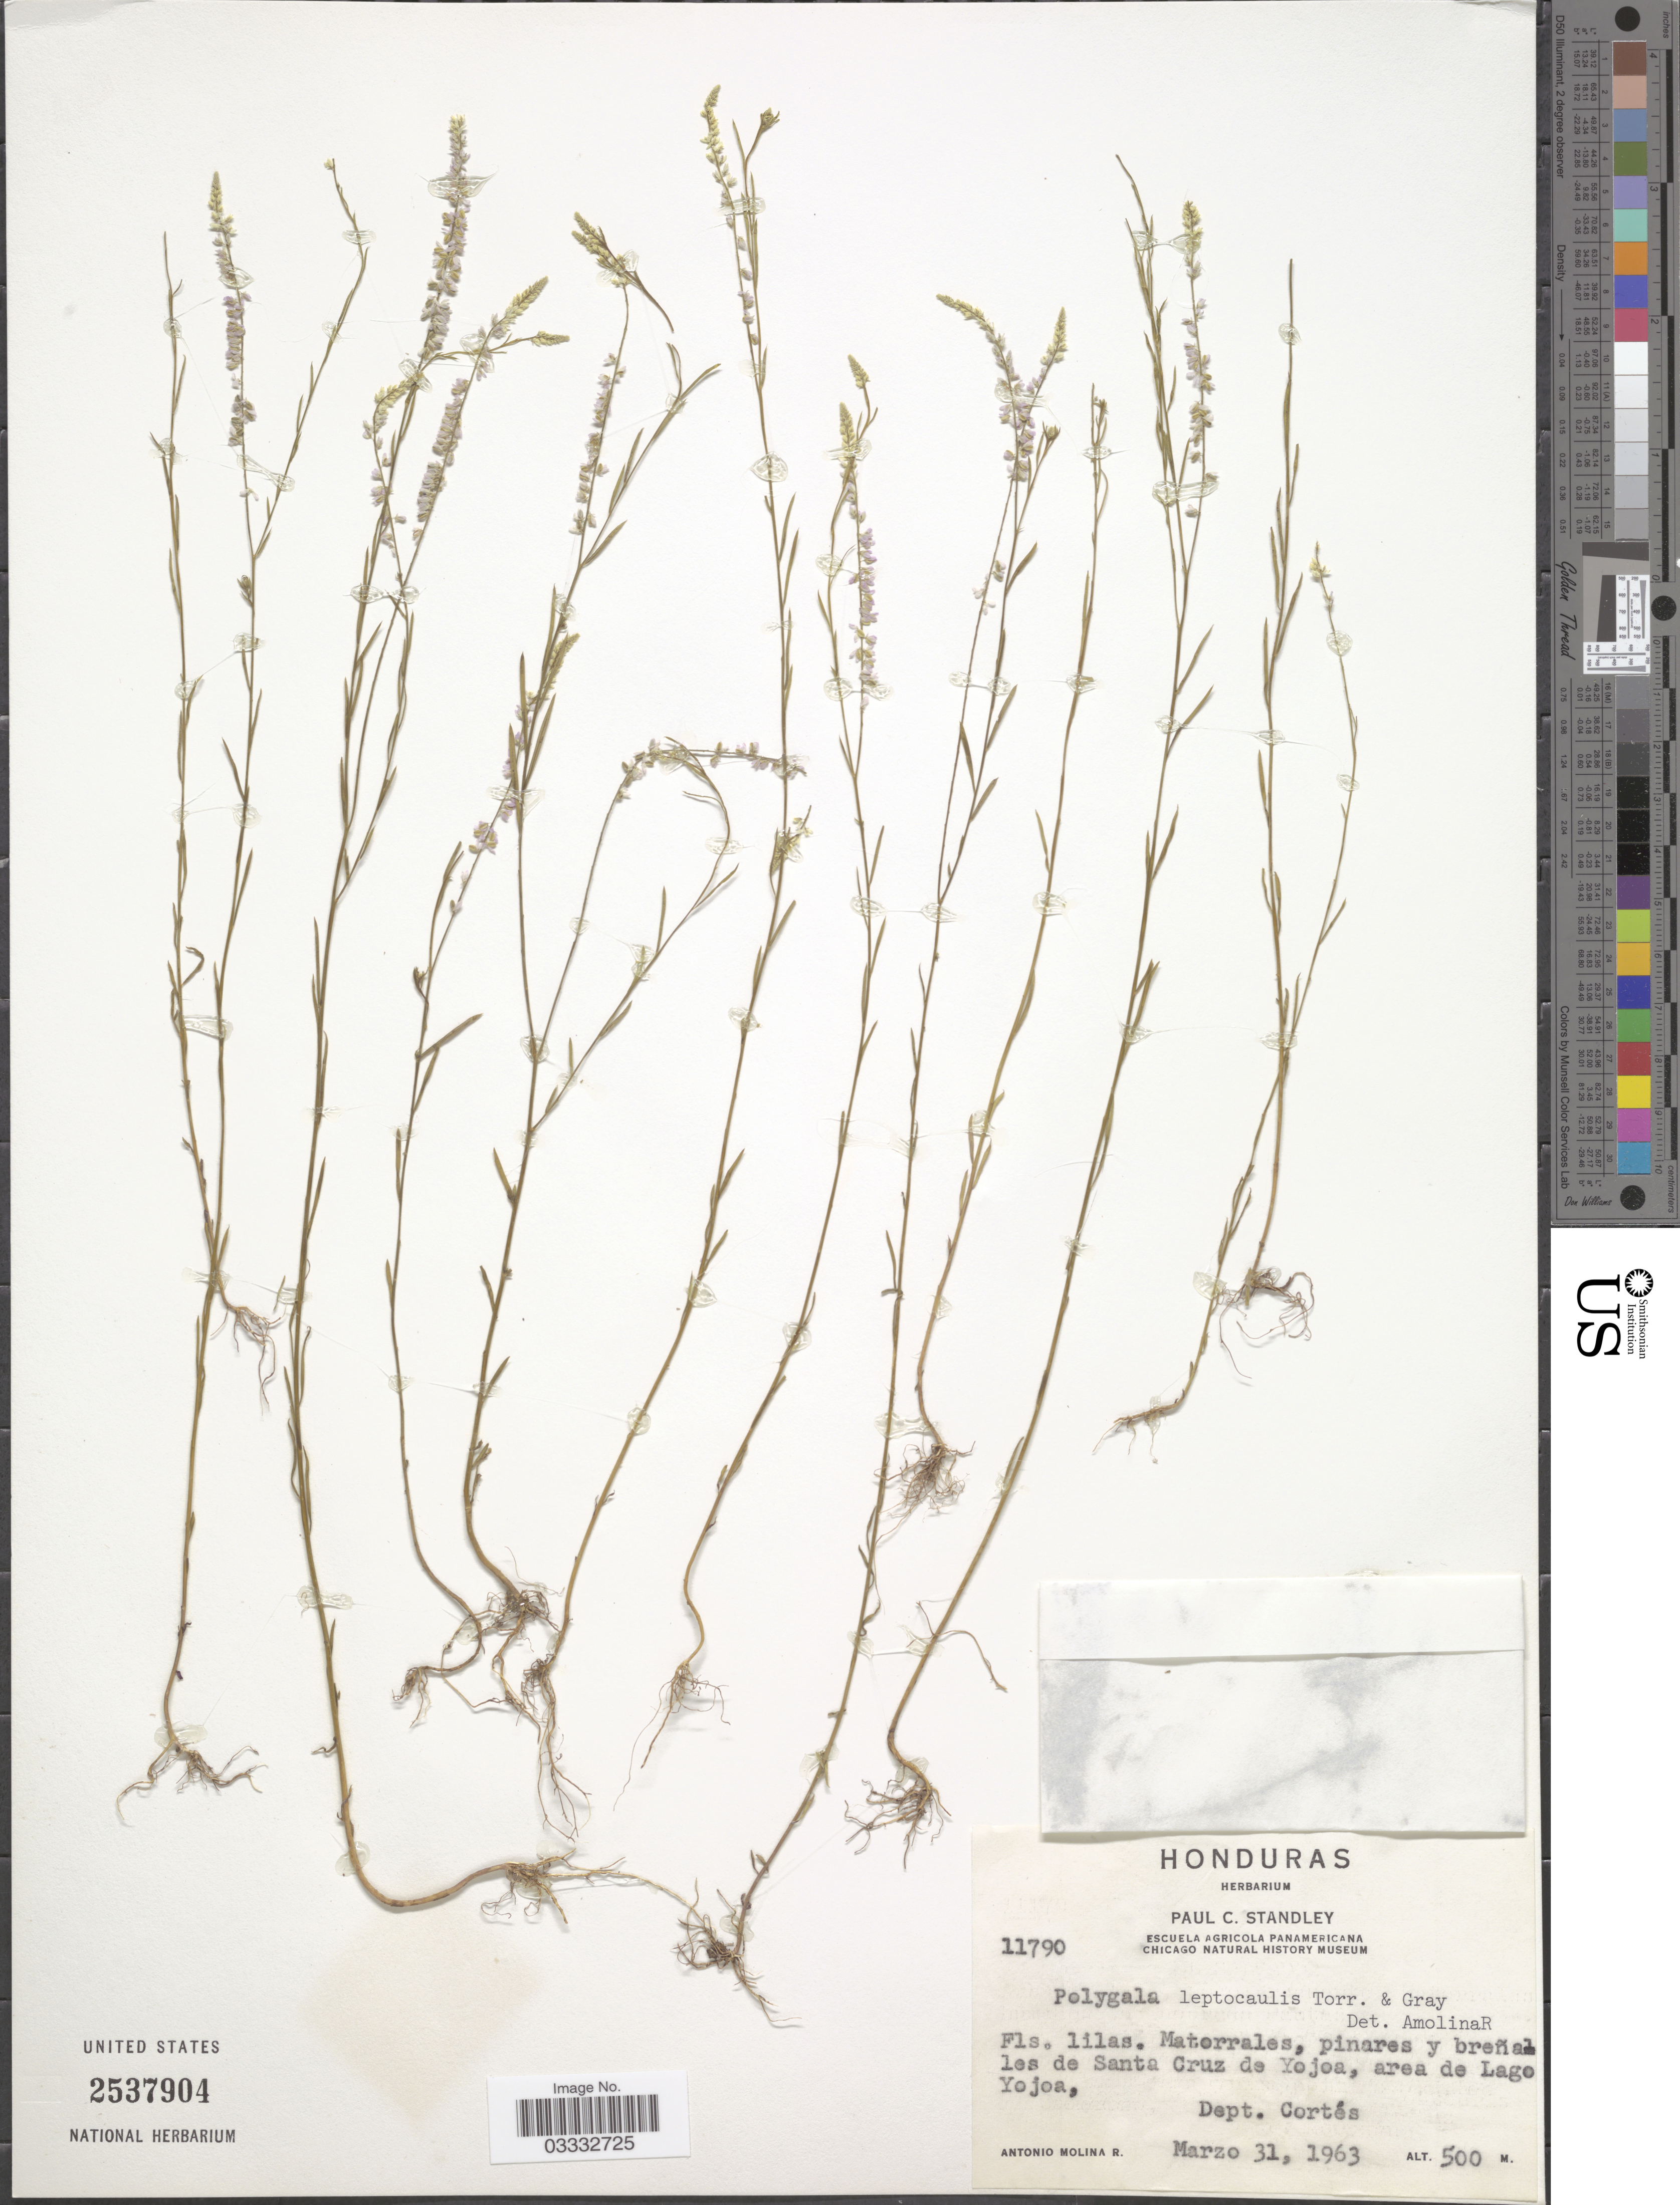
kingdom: Plantae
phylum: Tracheophyta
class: Magnoliopsida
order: Fabales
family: Polygalaceae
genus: Polygala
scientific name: Polygala leptocaulis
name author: Torr. & A. Gray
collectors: A. Molina R.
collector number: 11790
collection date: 1963-03-31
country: Honduras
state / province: Cortés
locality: Santa Cruz de Yojoa, area de Lago Yojoa, Dept. Cortés.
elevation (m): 500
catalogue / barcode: US 2537904